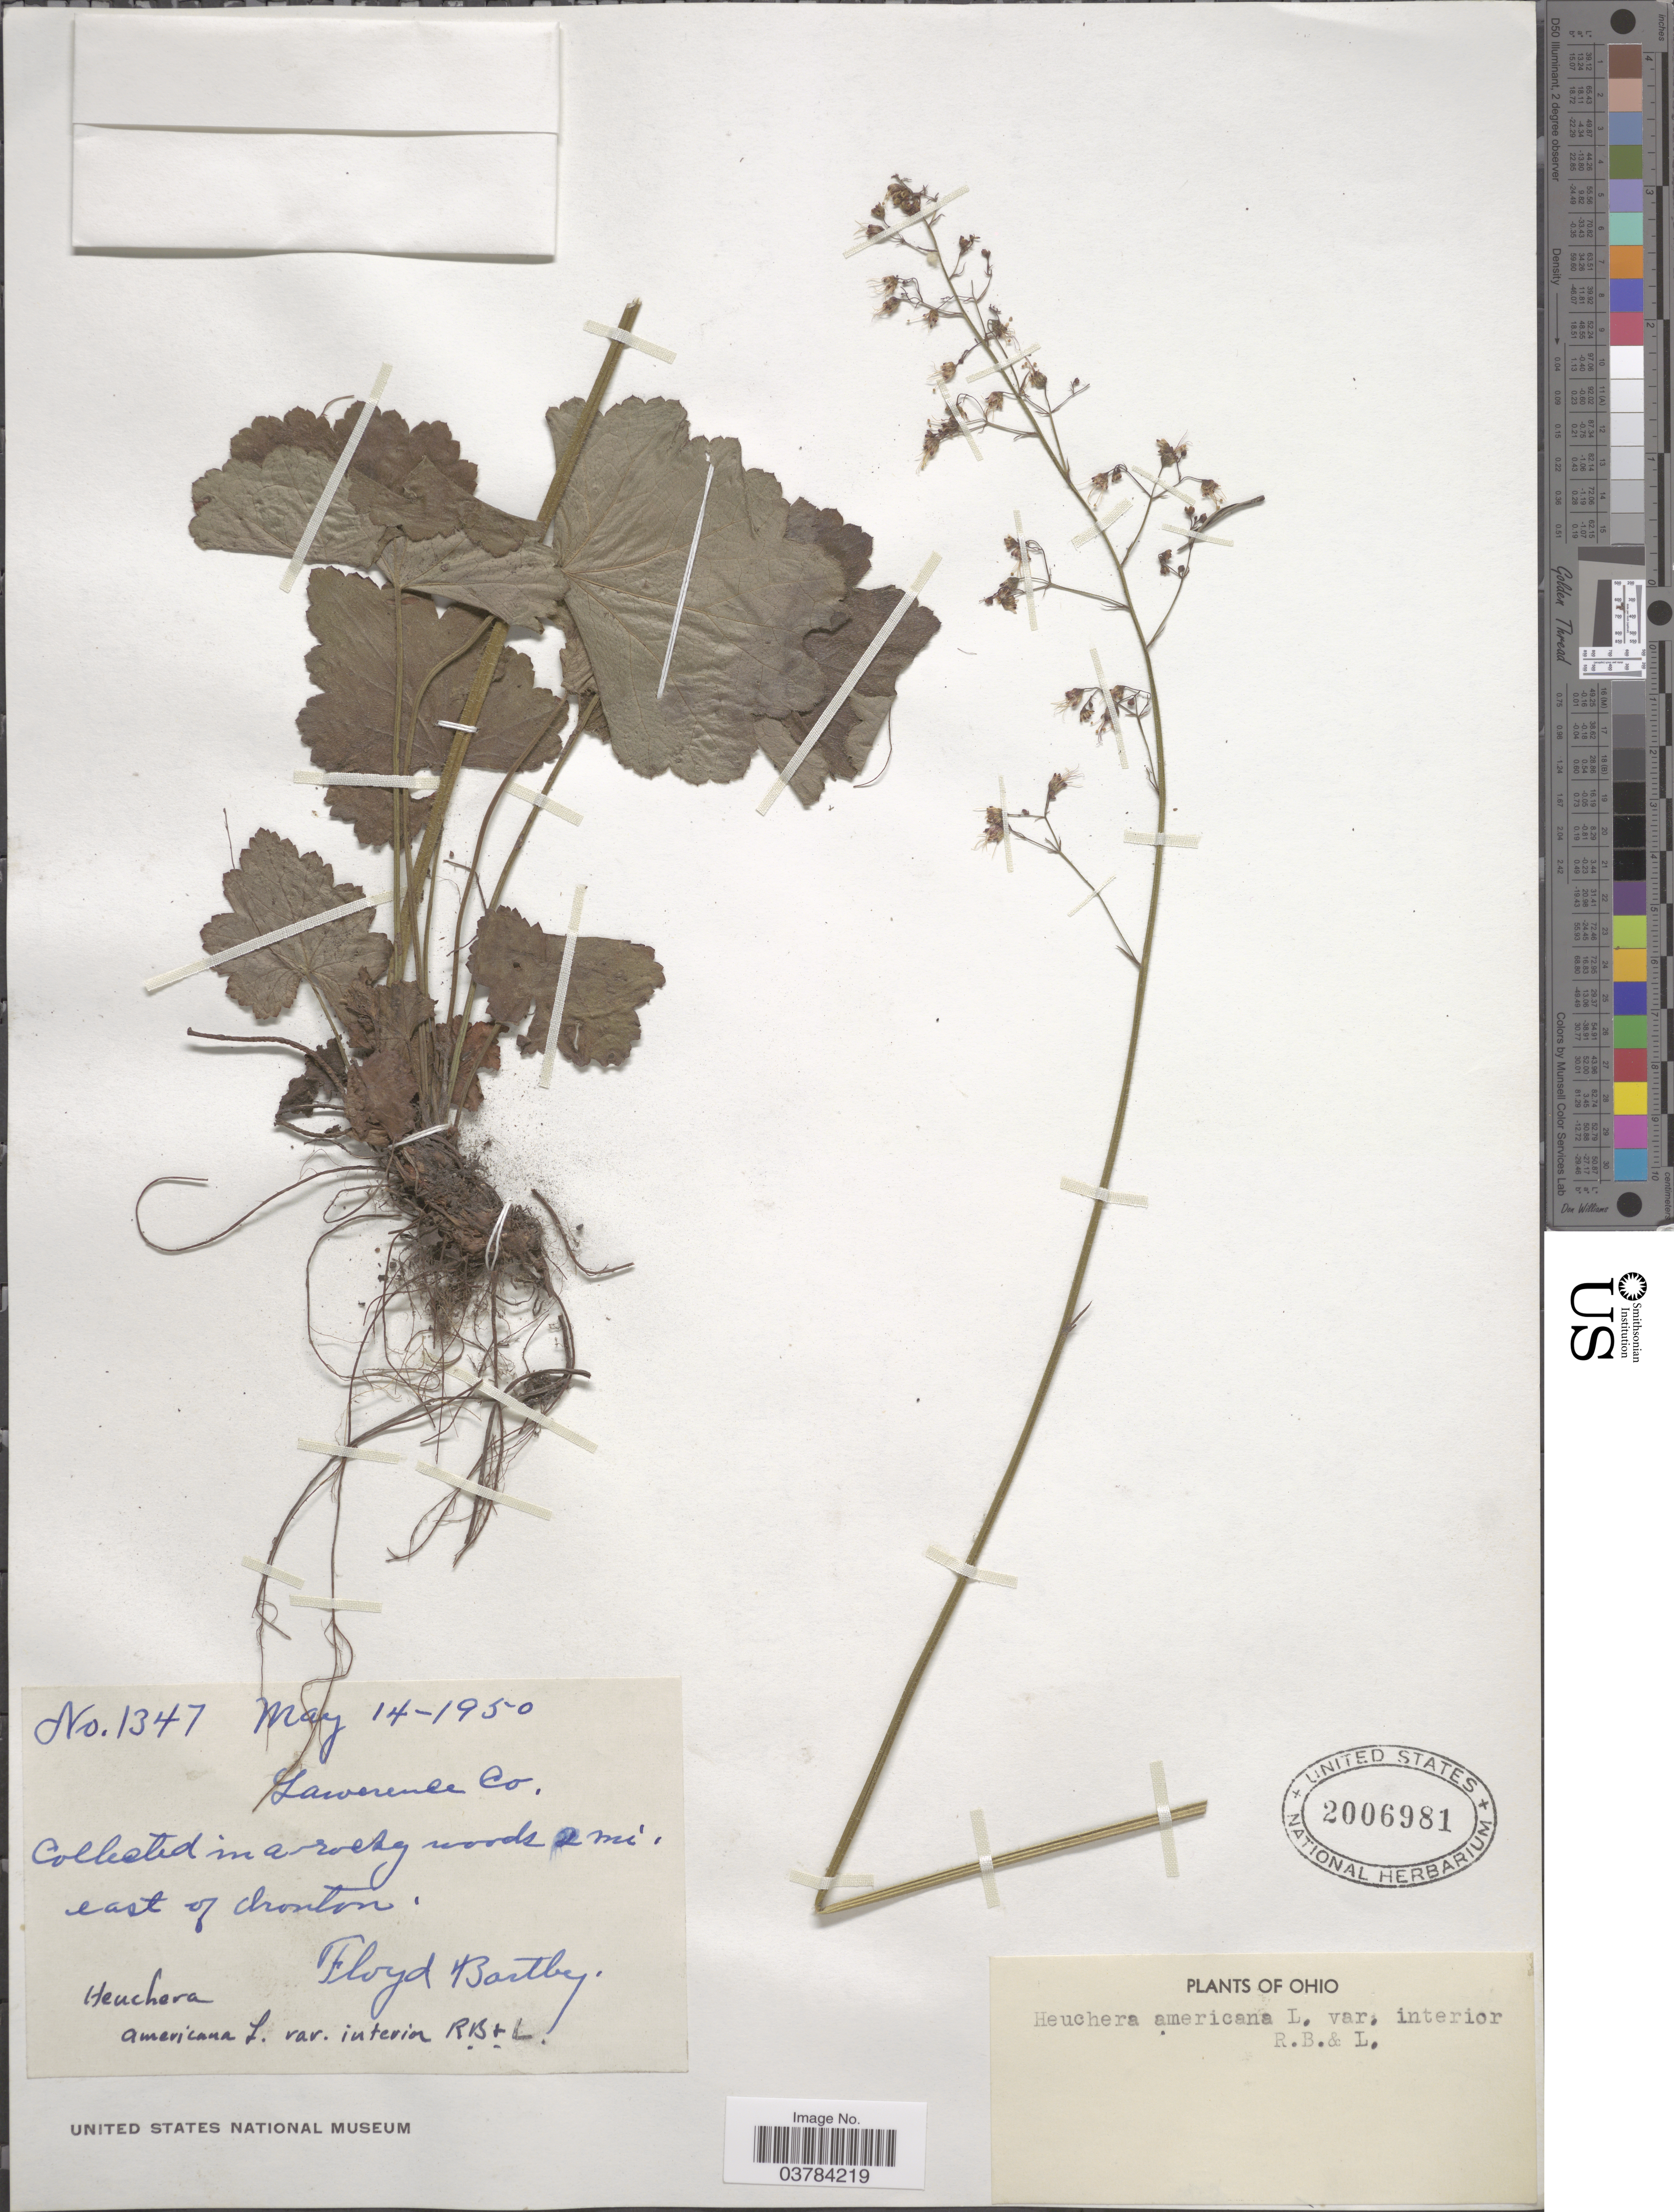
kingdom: Plantae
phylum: Tracheophyta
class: Magnoliopsida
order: Saxifragales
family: Saxifragaceae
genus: Heuchera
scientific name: Heuchera americana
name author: L.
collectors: F. Bartley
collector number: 1347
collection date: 1950-05-14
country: United States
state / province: Ohio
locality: Lawrence Co. Collected in a rocky woods 2 mi. east of Ironton.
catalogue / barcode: US 2006981